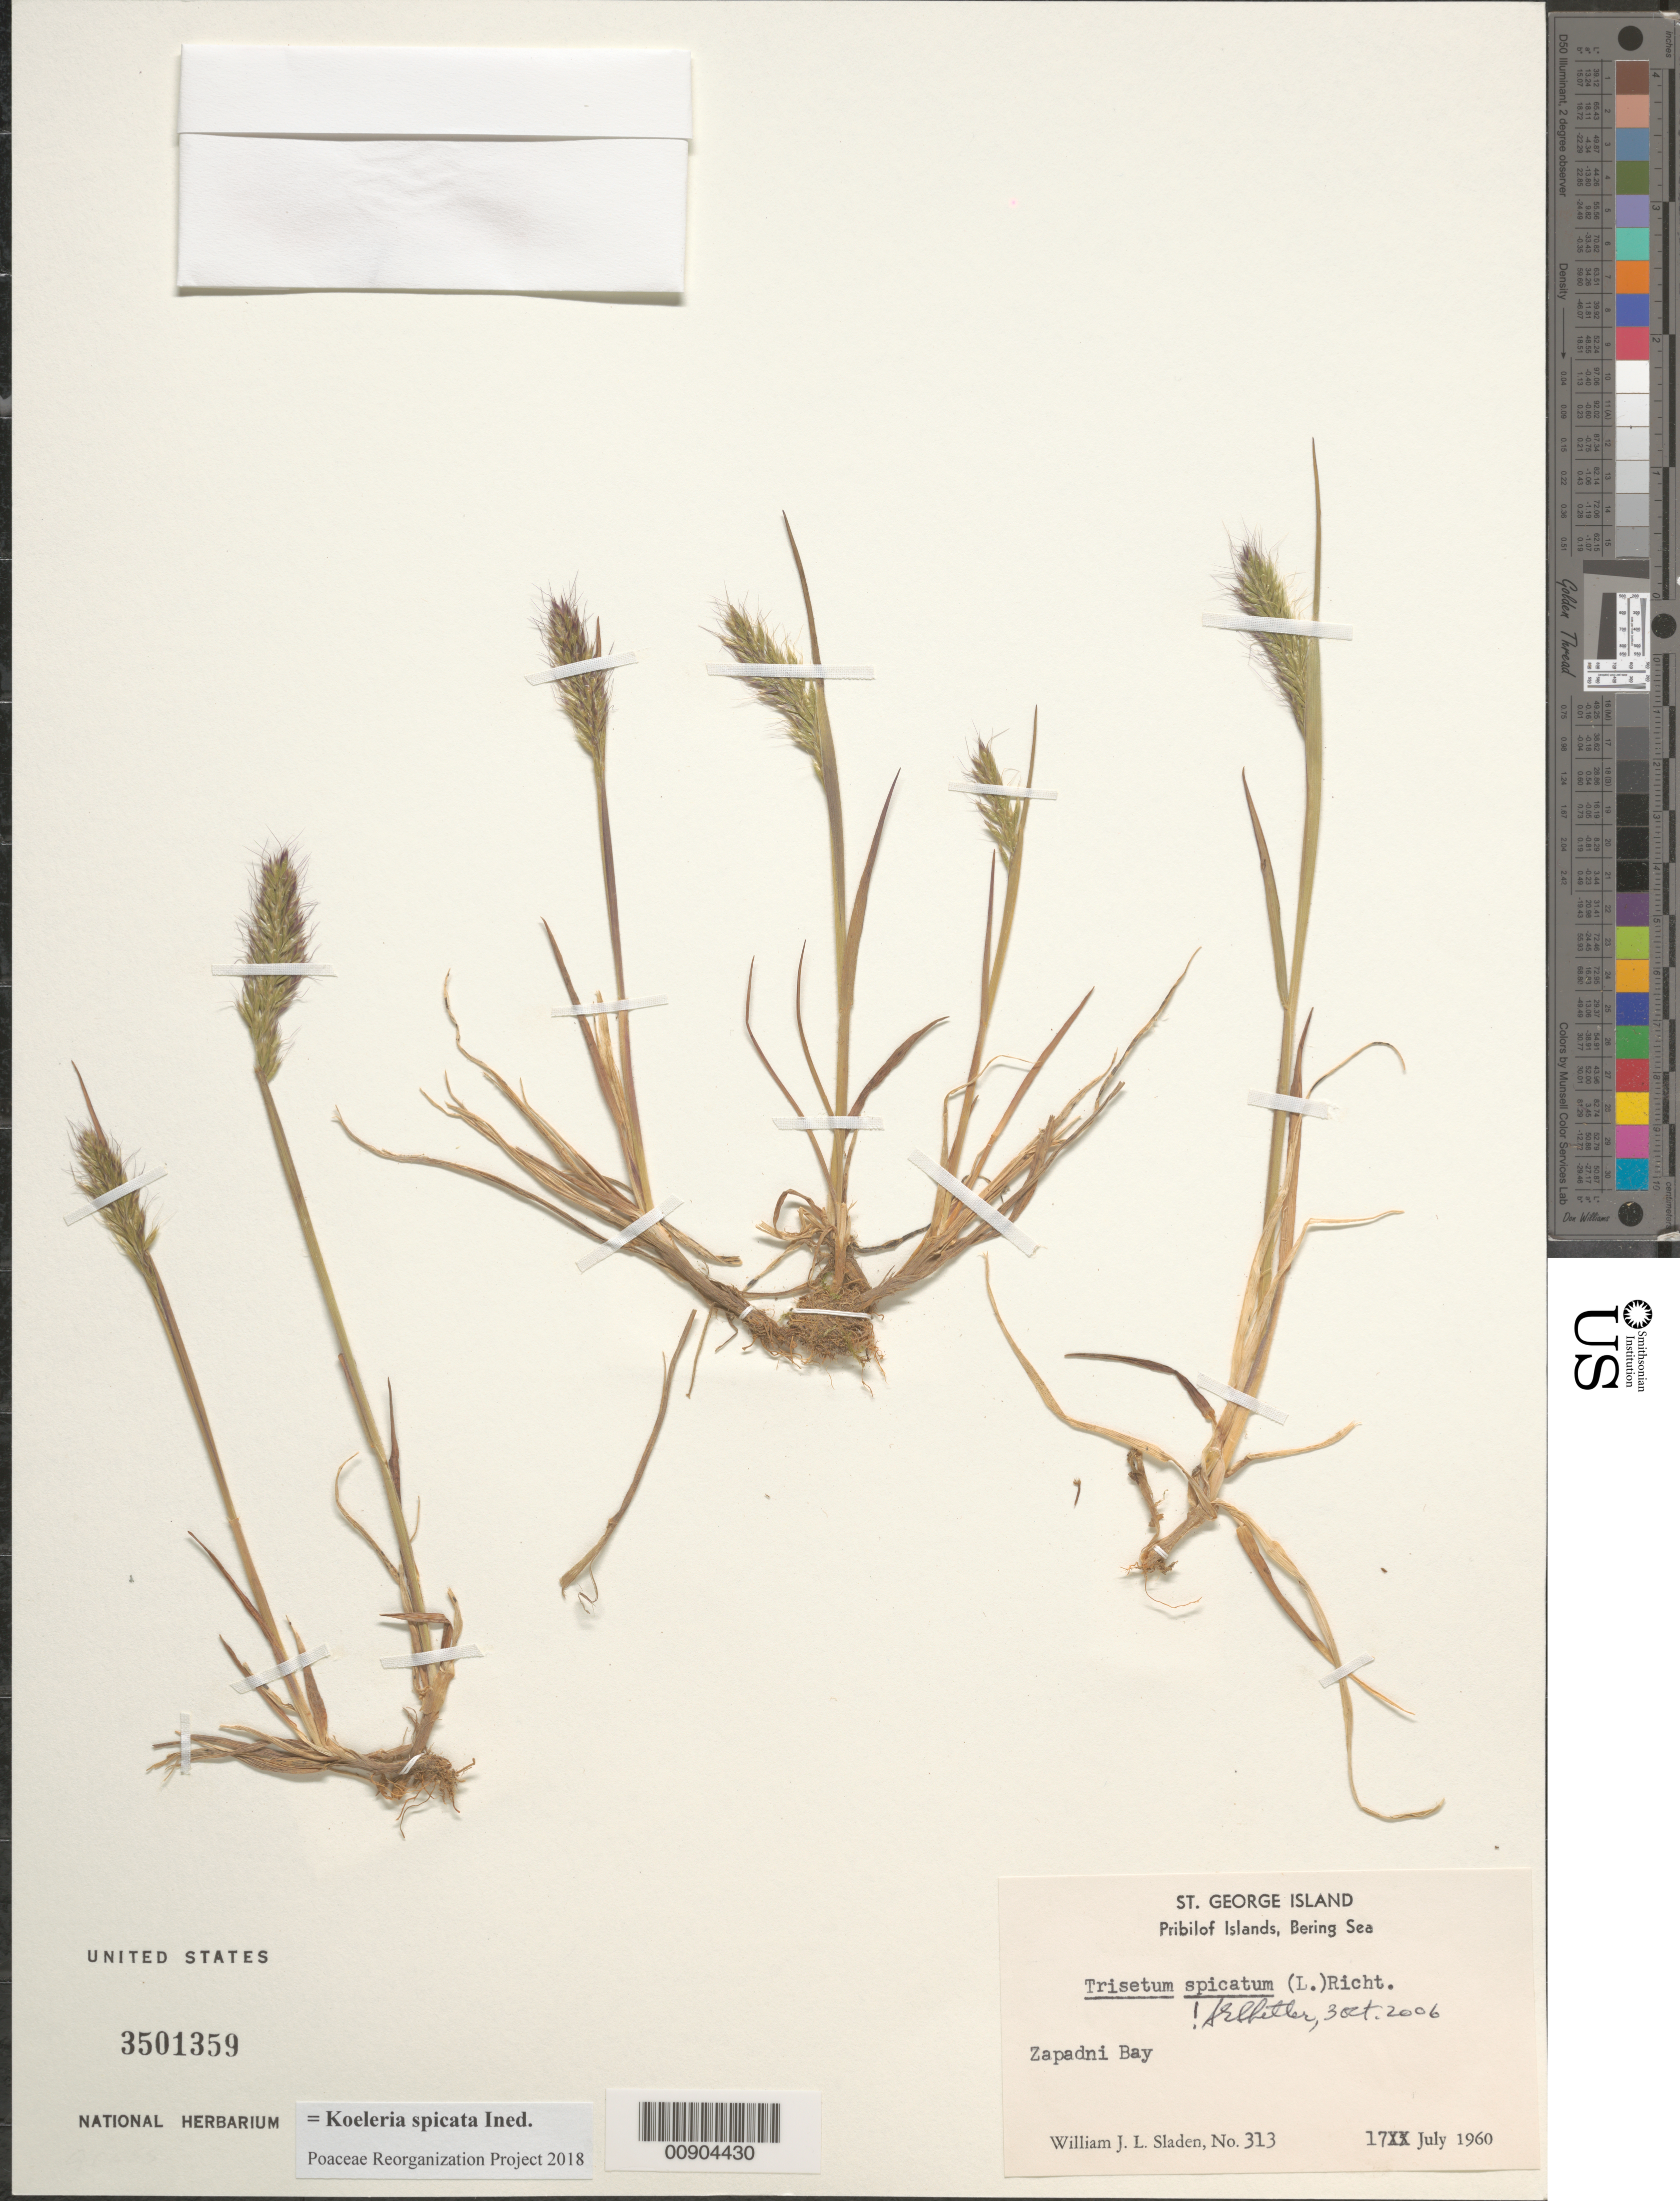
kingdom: Plantae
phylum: Tracheophyta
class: Liliopsida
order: Poales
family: Poaceae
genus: Koeleria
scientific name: Koeleria spicata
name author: (L.) Barberá et al.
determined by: Poaceae Reorganization Project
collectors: W. Sladen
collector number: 313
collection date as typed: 17 Jul 1960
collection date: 1960-07-17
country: United States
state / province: Alaska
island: St. George Island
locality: St. George Island. Zapadni Bay., Bering Sea, Pribilof Islands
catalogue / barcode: US 3501359